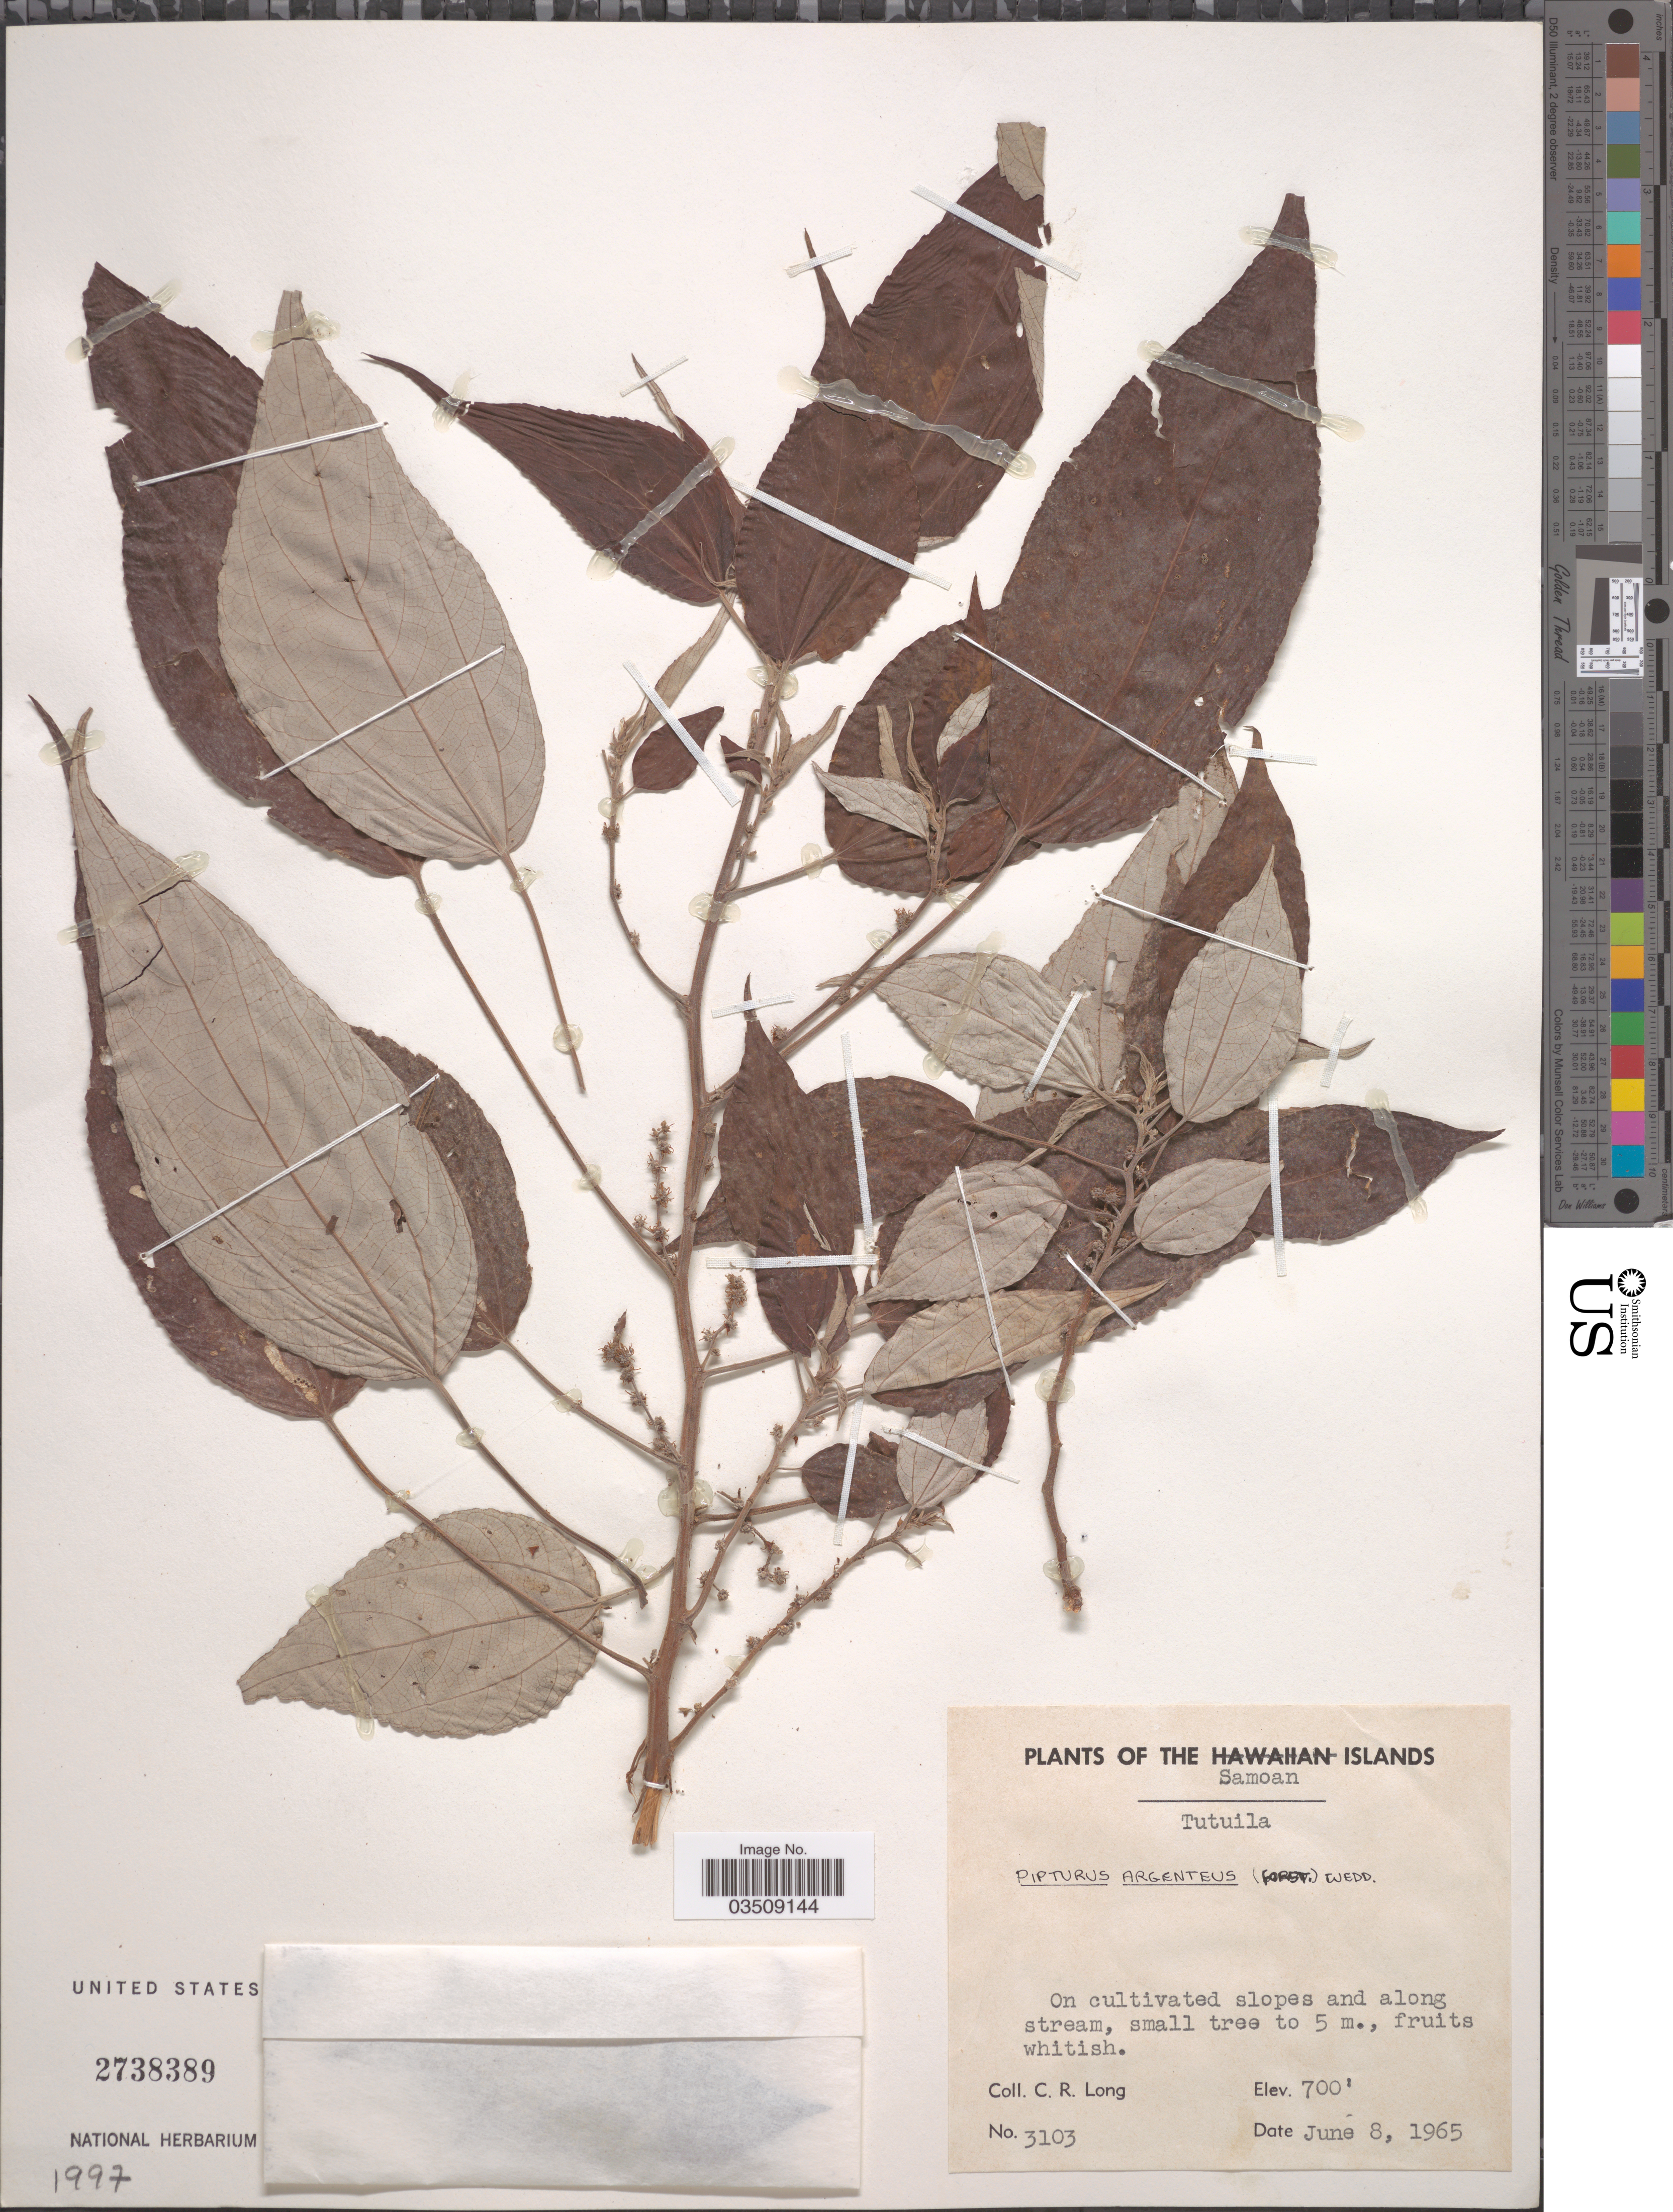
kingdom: Plantae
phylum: Tracheophyta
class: Magnoliopsida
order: Rosales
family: Urticaceae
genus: Pipturus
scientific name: Pipturus argenteus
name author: (G. Forst.) Wedd.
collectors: C. R. Long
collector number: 3103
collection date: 1965-06-08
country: American Samoa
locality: Samoan Islands. Tutuila. On cultivated slopes and along stream.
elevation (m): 213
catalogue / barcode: US 2738389